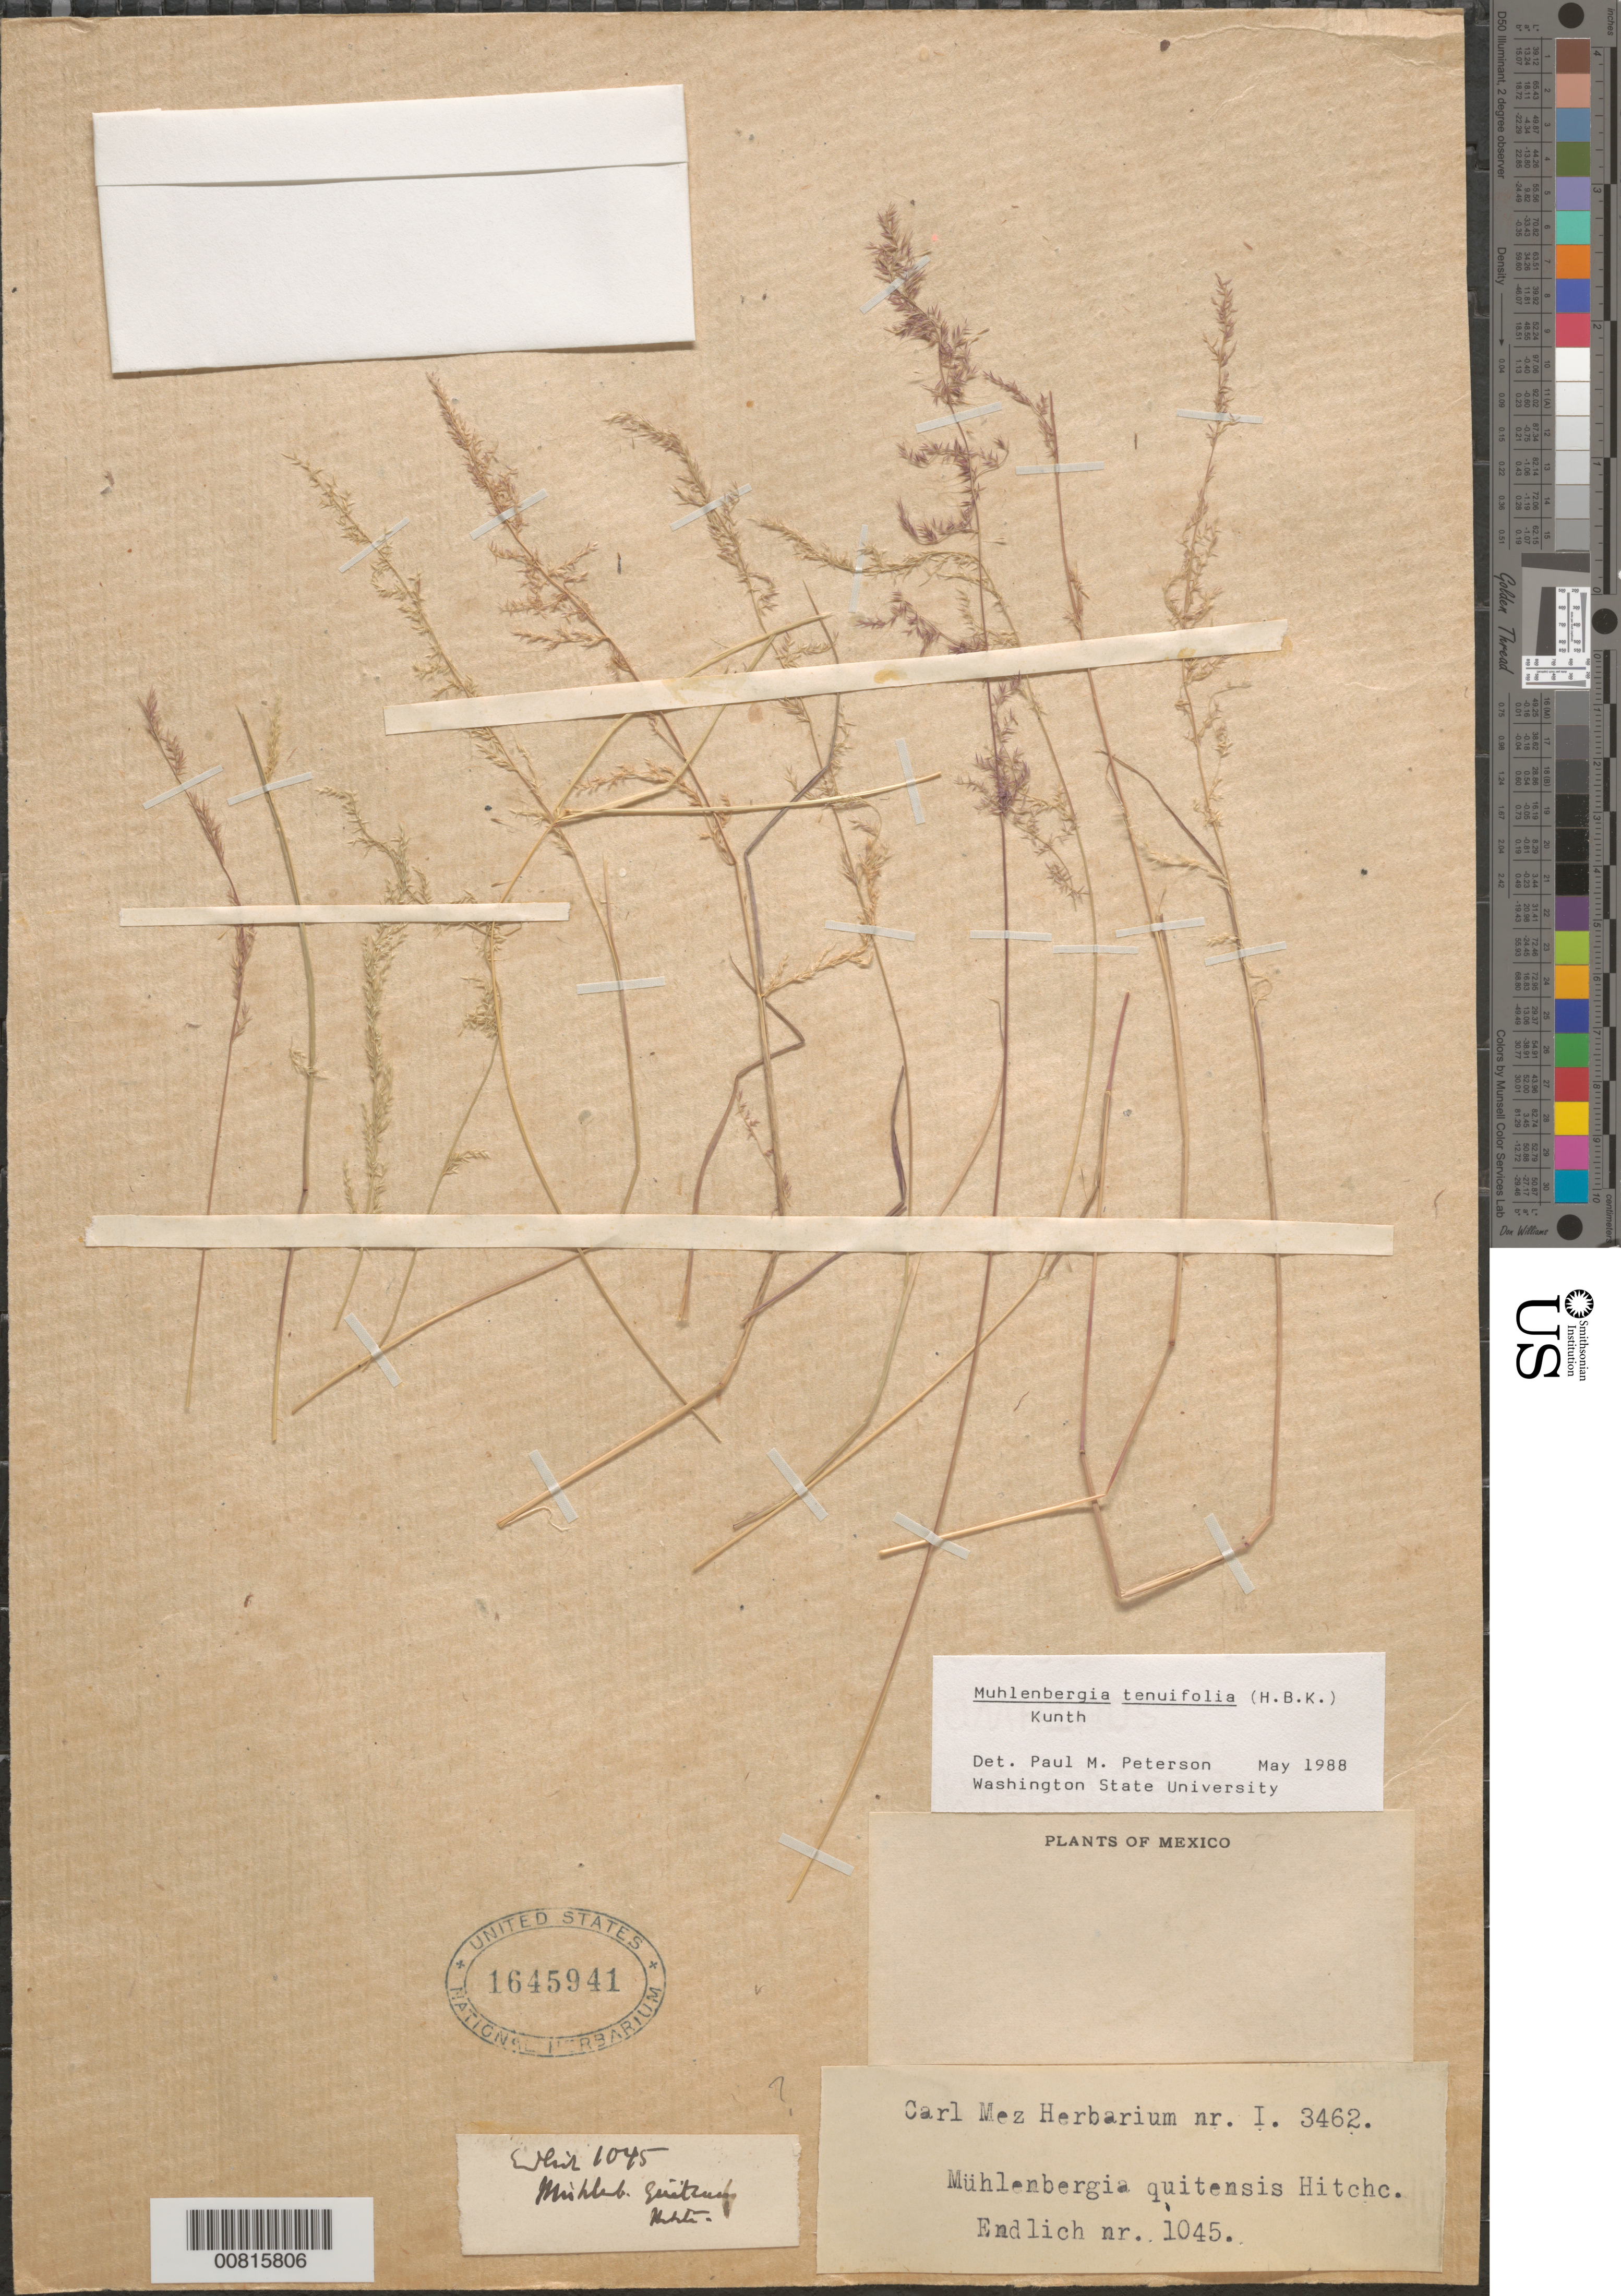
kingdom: Plantae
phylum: Tracheophyta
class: Liliopsida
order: Poales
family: Poaceae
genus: Muhlenbergia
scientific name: Muhlenbergia tenuifolia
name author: (Kunth) Kunth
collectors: S. F. L. Endlicher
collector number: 1045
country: Mexico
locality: Mexico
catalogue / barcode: US 1645941